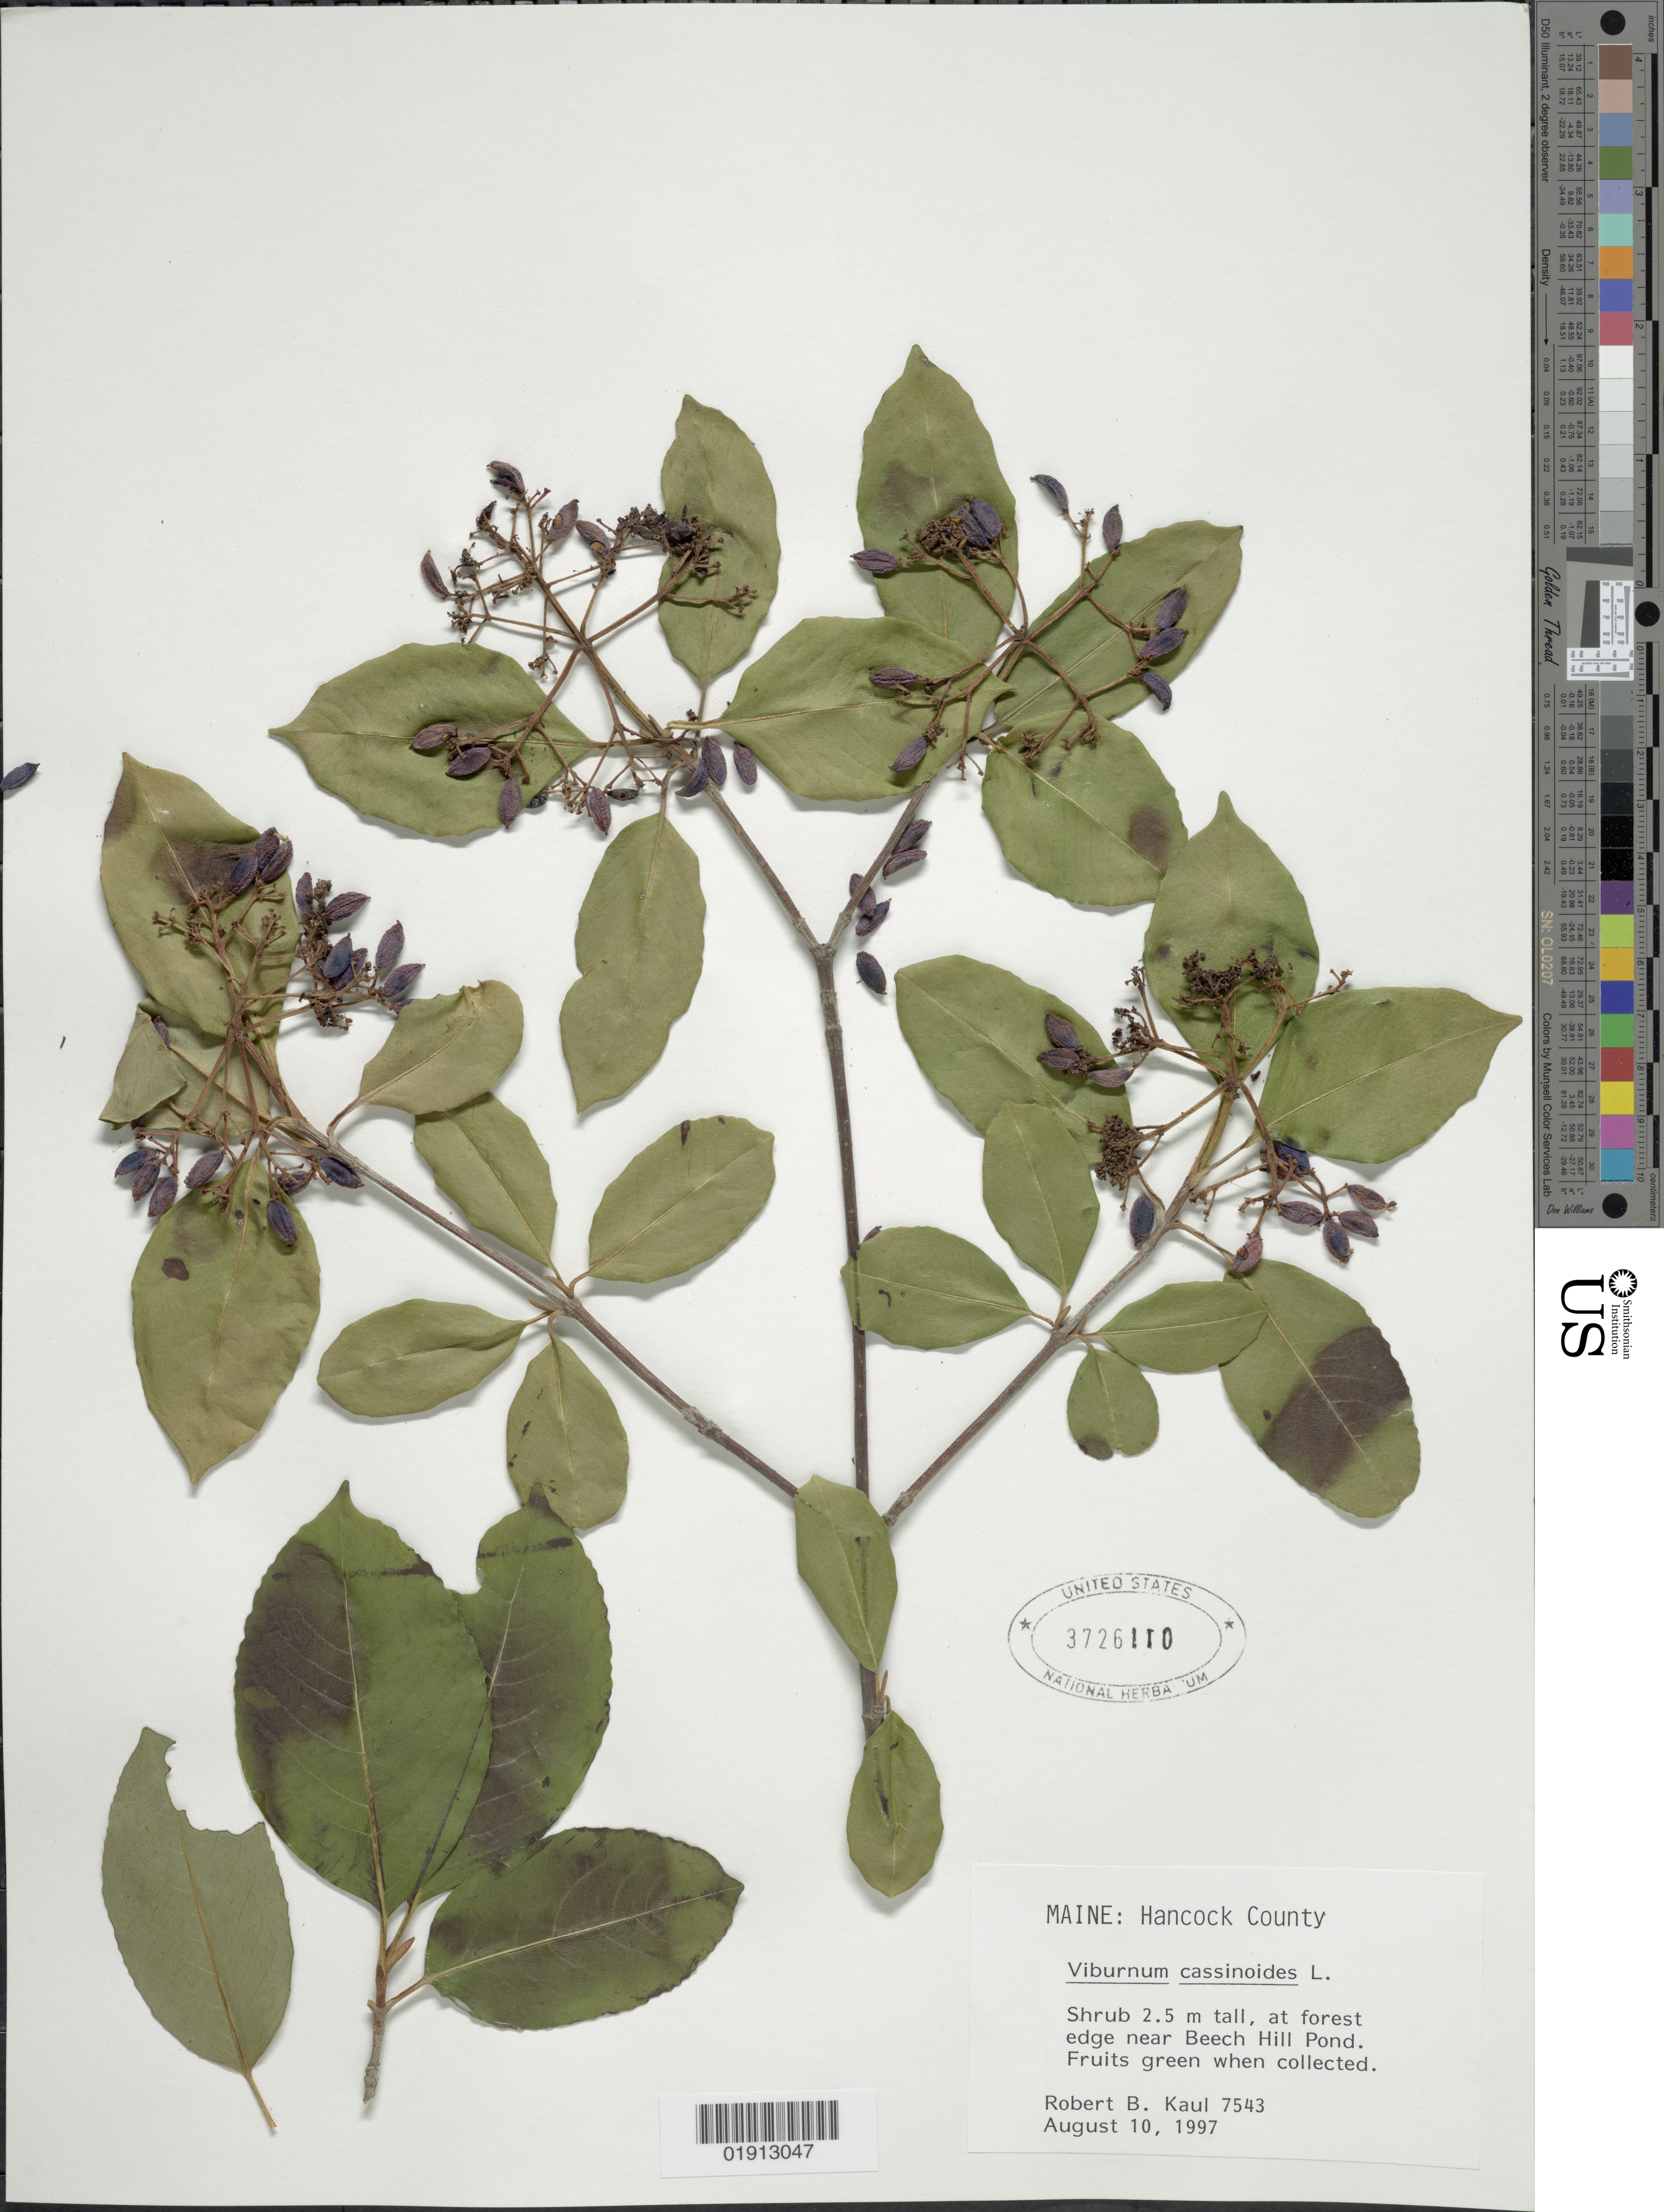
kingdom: Plantae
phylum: Tracheophyta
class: Magnoliopsida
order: Dipsacales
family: Viburnaceae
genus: Viburnum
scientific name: Viburnum cassinoides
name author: L.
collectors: R. Kaul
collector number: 7543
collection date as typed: August 10, 1997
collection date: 1997-08-10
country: United States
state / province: Maine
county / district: Hancock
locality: at forest edge near Beech Hill Pond.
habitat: At forest edge.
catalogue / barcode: US 3726110